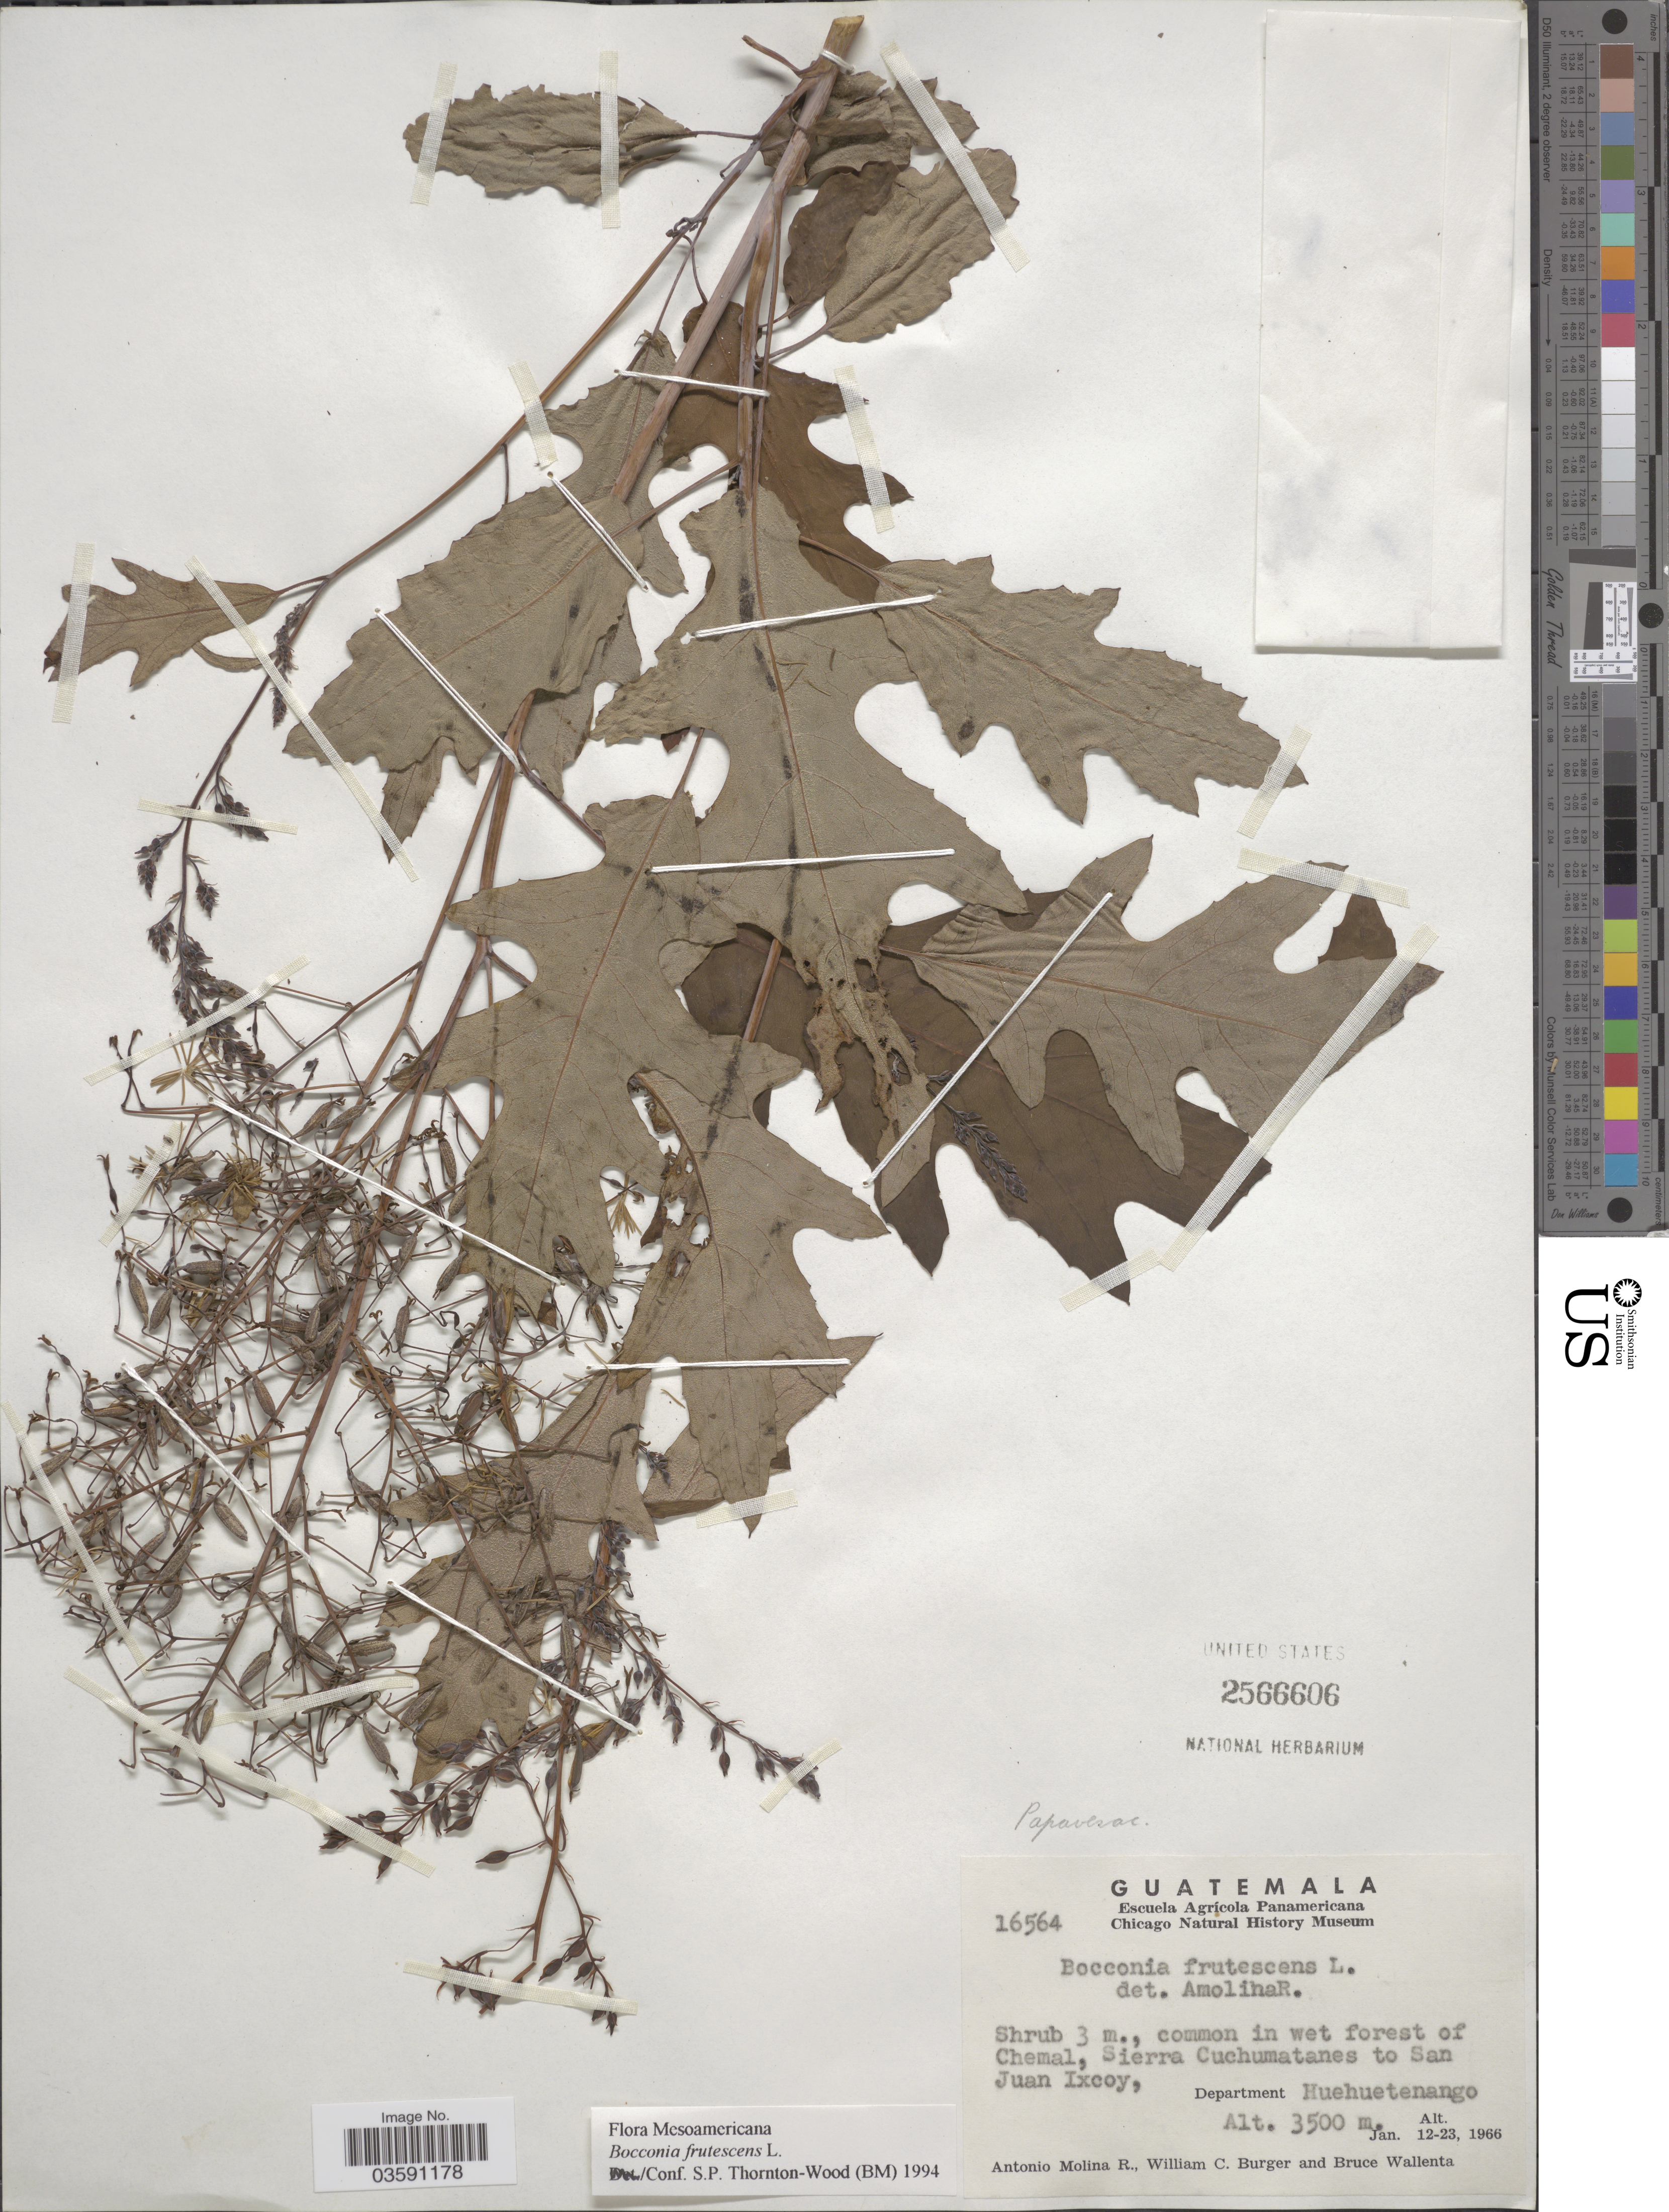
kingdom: Plantae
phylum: Tracheophyta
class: Magnoliopsida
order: Ranunculales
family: Papaveraceae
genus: Bocconia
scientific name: Bocconia frutescens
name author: L.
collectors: A. Molina R., W. Burger & B. Wallenta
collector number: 16564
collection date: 1966-01-12/1966-01-23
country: Guatemala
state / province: Huehuetenango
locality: Wet forest of Chemal, Sierra Cuchumatanes to San Juan Ixcoy, Department Huehuetenango.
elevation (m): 3500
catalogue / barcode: US 2566606